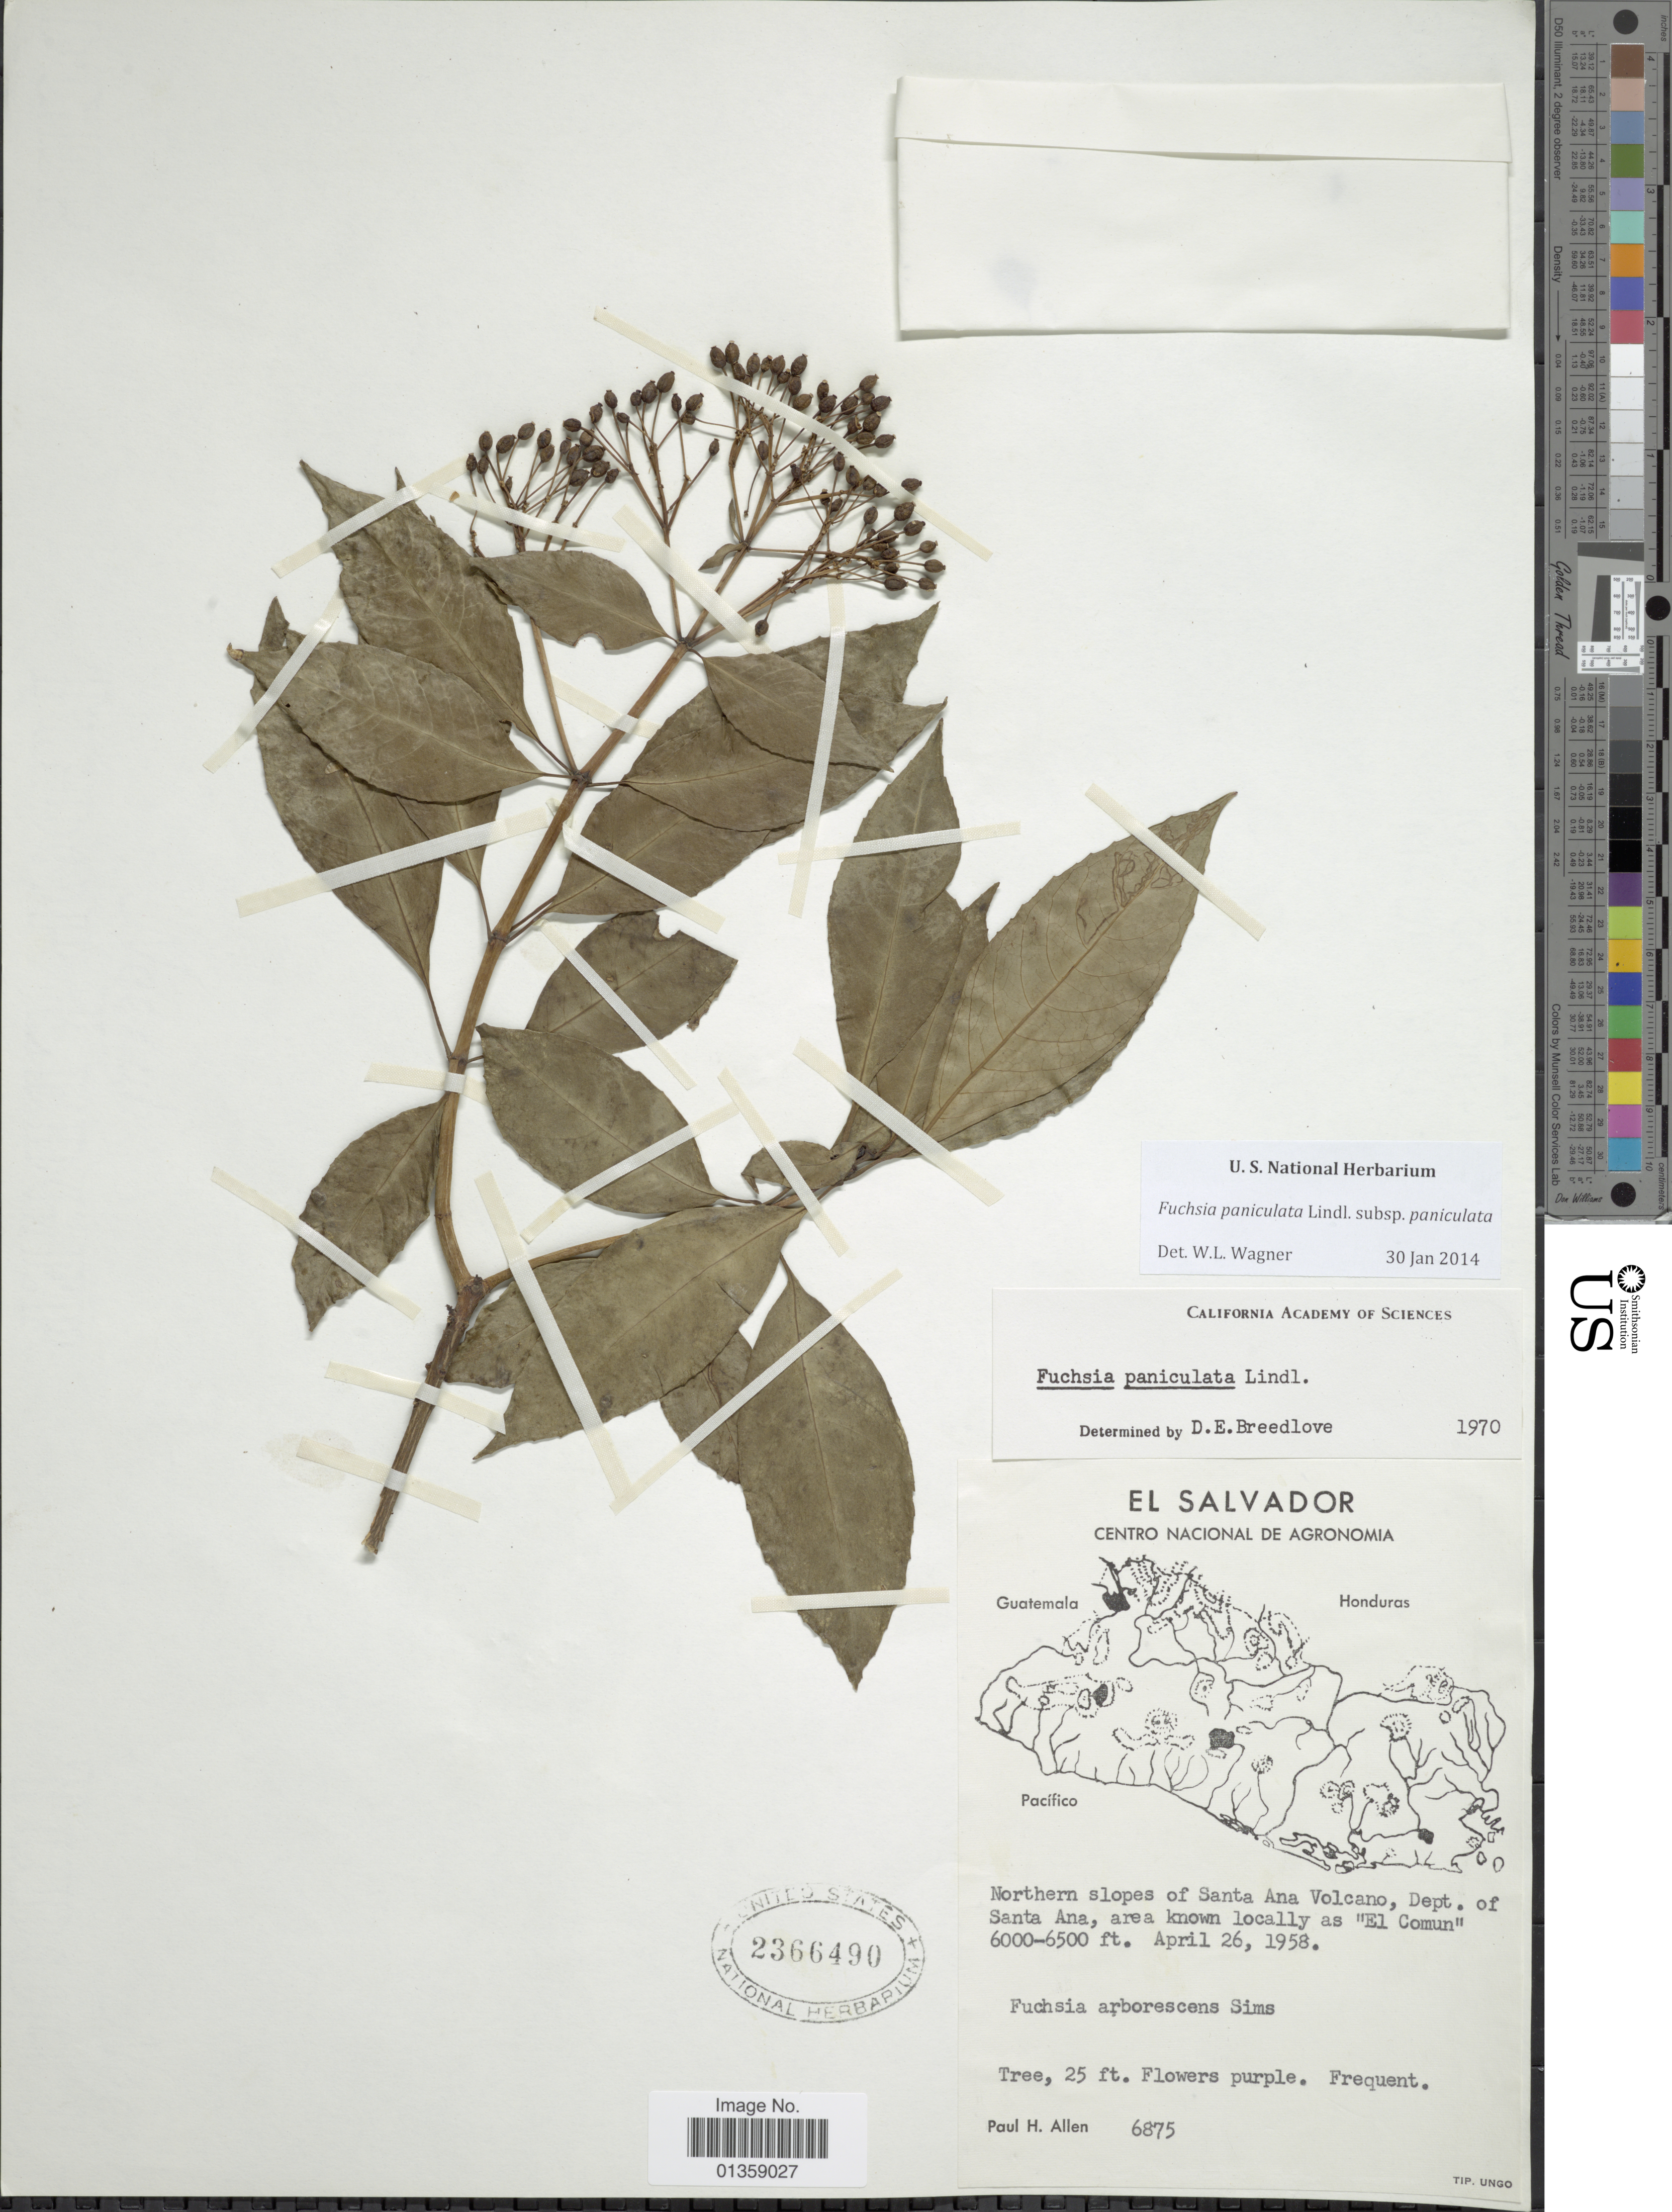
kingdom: Plantae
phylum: Tracheophyta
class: Magnoliopsida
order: Myrtales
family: Onagraceae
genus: Fuchsia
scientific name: Fuchsia paniculata subsp. paniculata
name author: Lindl.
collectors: P. H. Allen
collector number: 6875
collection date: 1958-04-26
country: El Salvador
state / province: Santa Ana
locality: Northern slopes of Santa Ana Volcano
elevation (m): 1829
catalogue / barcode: US 2366490